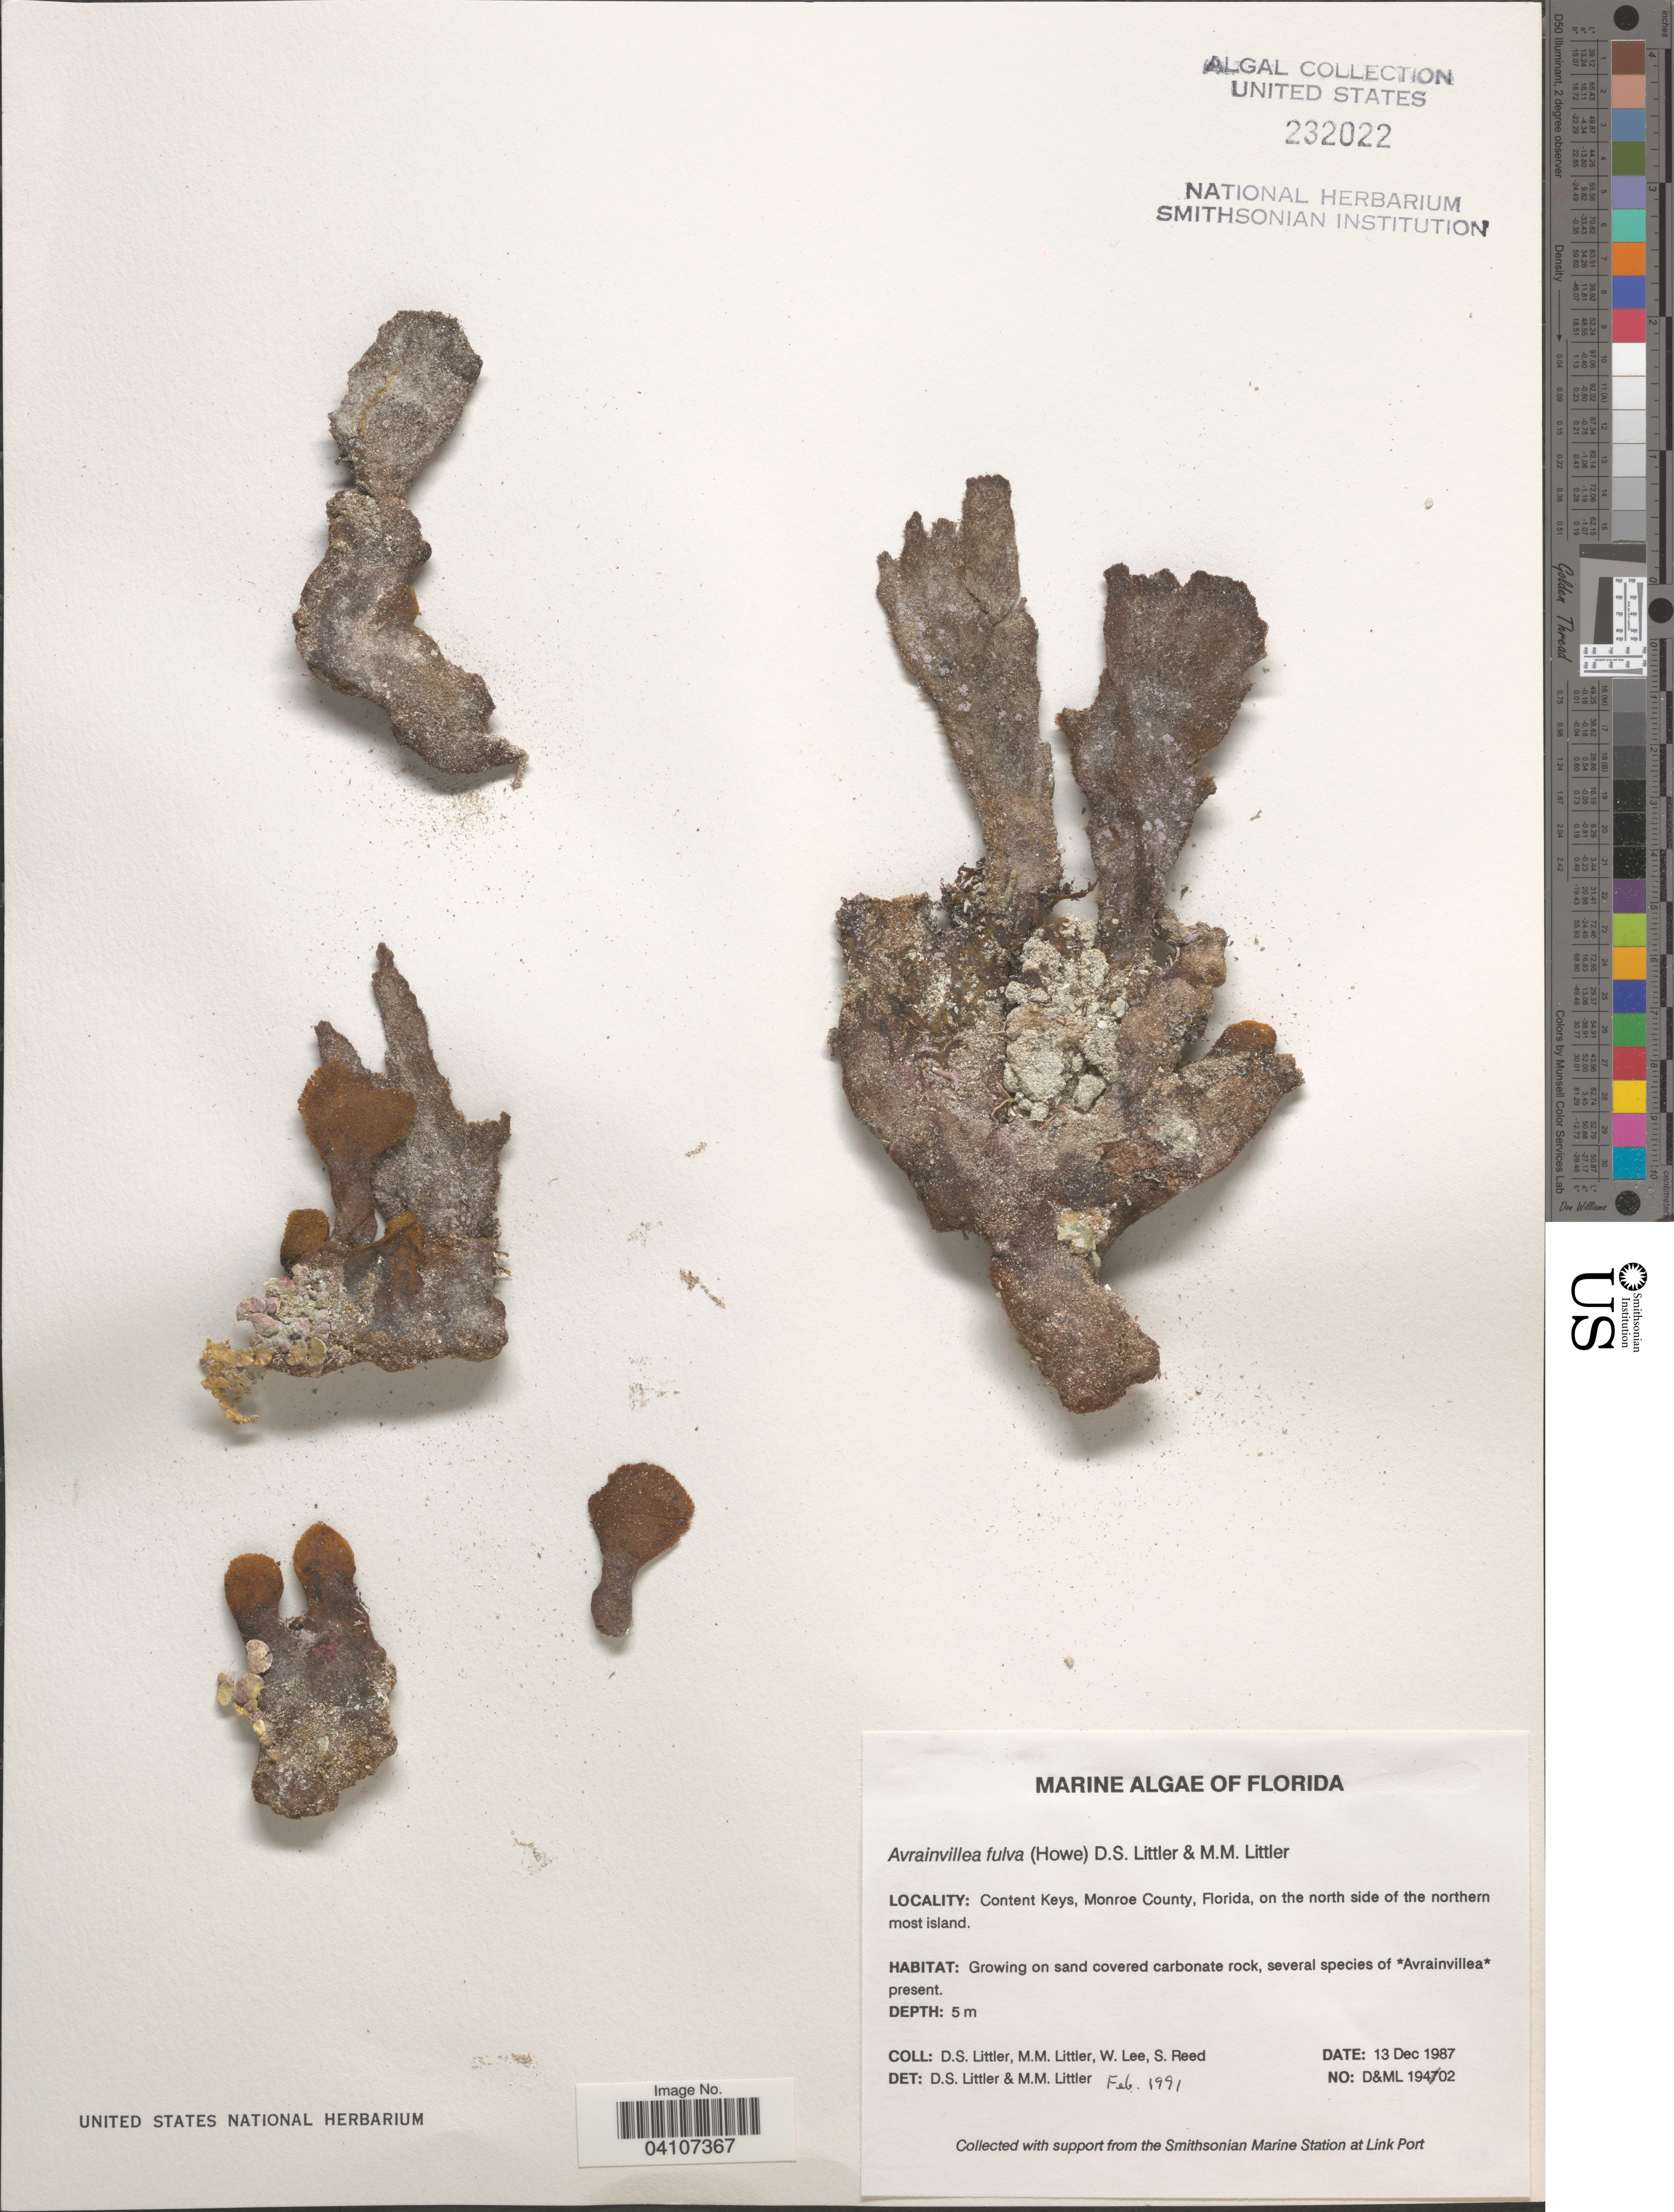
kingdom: Plantae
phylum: Chlorophyta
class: Ulvophyceae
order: Bryopsidales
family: Dichotomosiphonaceae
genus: Avrainvillea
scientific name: Avrainvillea fulva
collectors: D. S. Littler, W. Lee & S. Reed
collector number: D&ML 19402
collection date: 1987-12-13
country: United States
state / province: Florida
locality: Content Keys, Monroe County, on the north side of the northern most island.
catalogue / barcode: US 232022